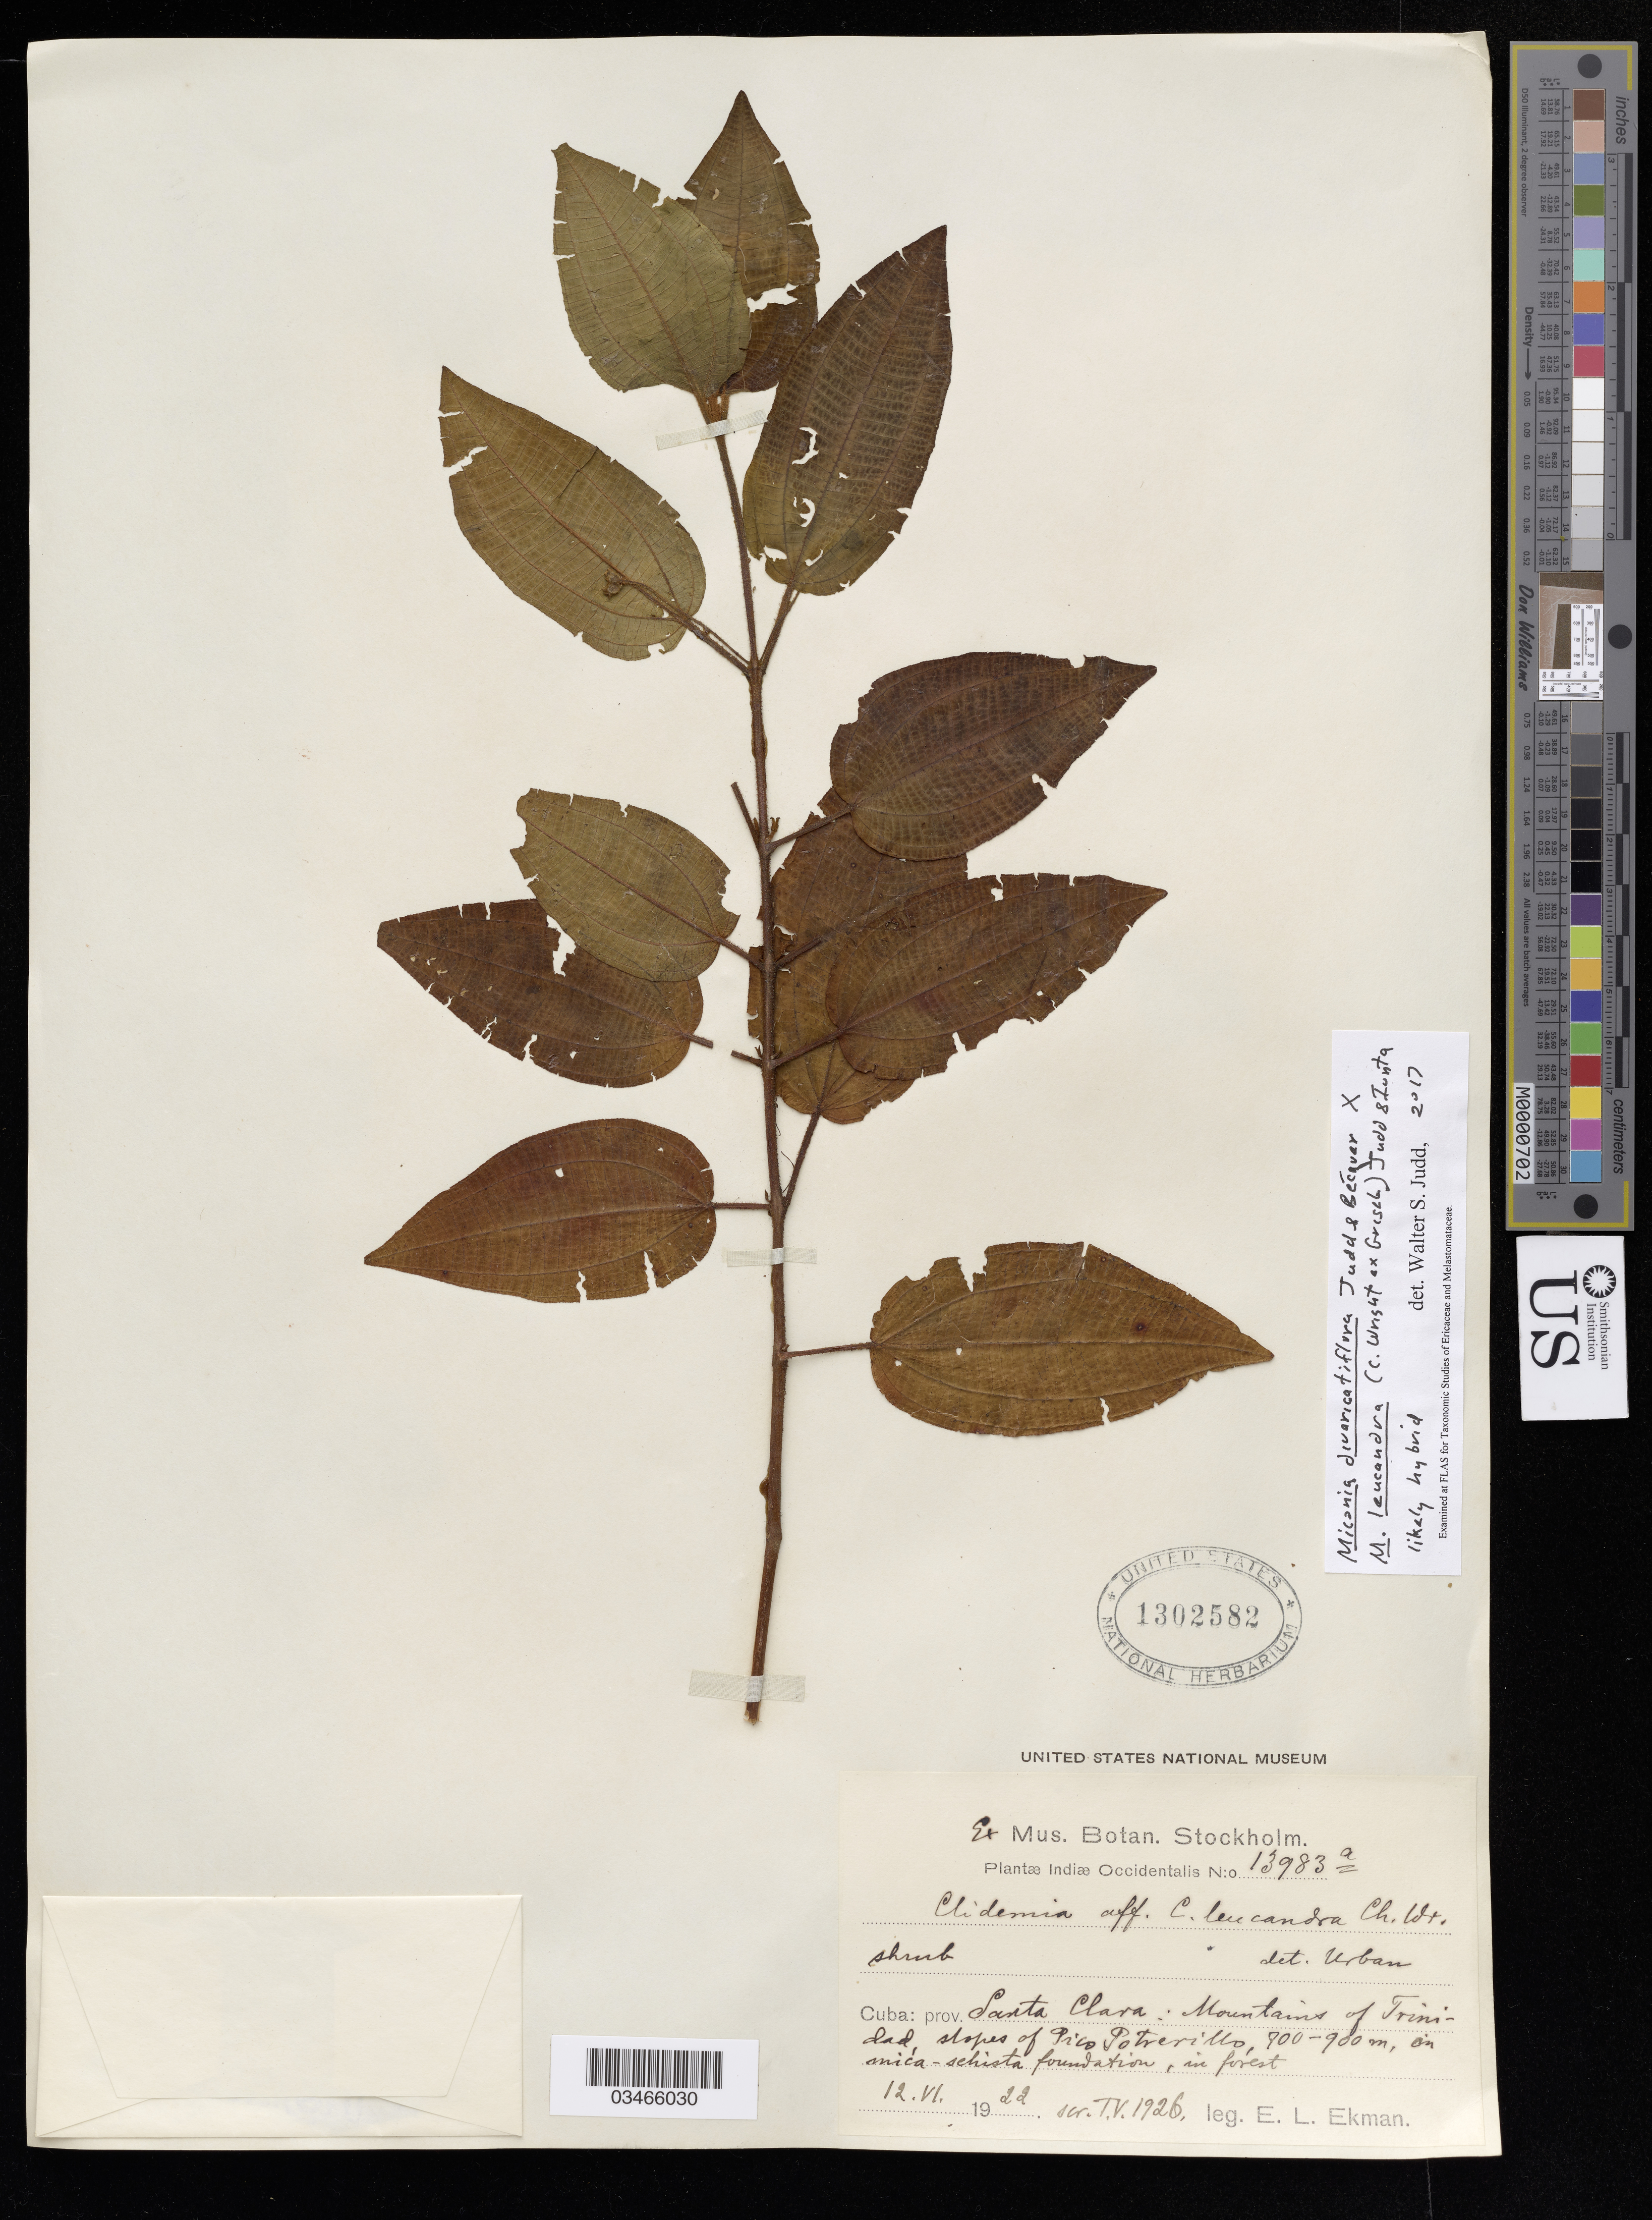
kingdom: Plantae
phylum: Tracheophyta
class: Magnoliopsida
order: Myrtales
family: Melastomataceae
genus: Miconia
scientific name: Miconia divaricatiflora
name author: Judd & Bécquer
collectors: E. L. Ekman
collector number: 13983a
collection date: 1922-06-12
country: Cuba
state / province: Villa Clara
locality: Santa Clara: Mountains of Trinidad, slopes of Pico Potrerillo.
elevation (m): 700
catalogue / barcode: US 1302582